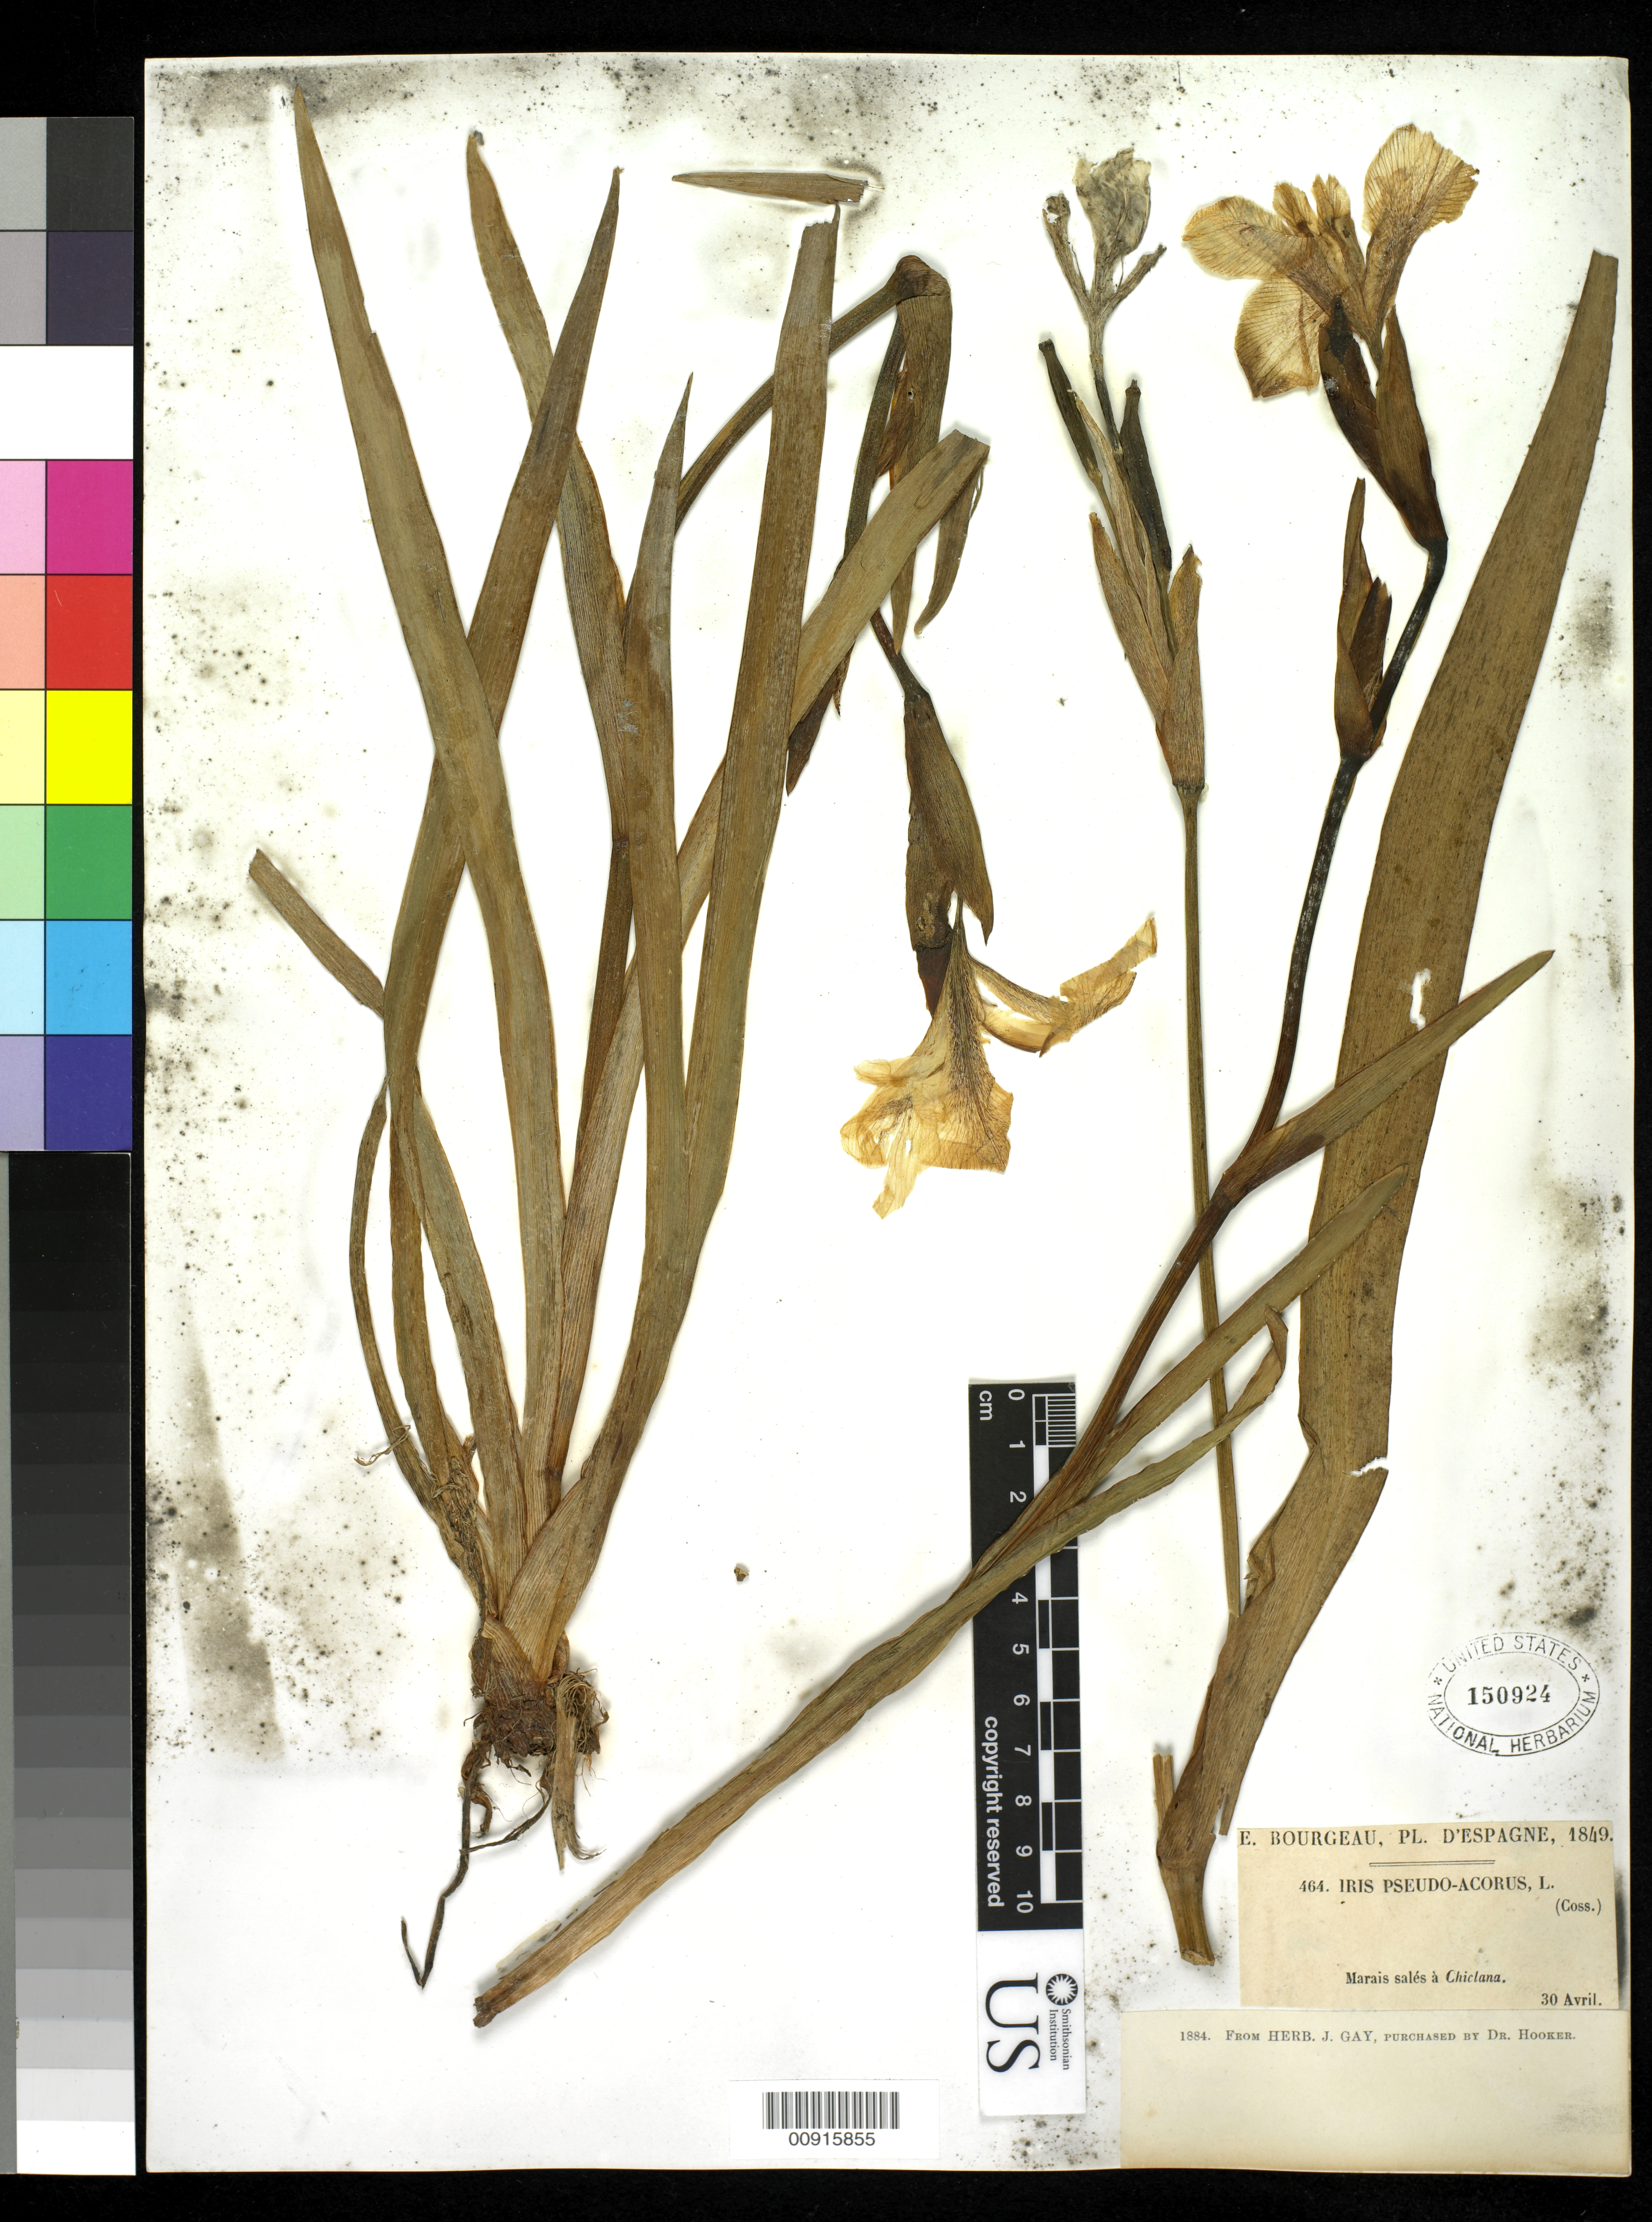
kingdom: Plantae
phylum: Tracheophyta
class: Liliopsida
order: Asparagales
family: Iridaceae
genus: Iris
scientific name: Iris pseudacorus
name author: L.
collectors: Bourgeau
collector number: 464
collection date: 1849-04-30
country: Spain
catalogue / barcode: US 150924